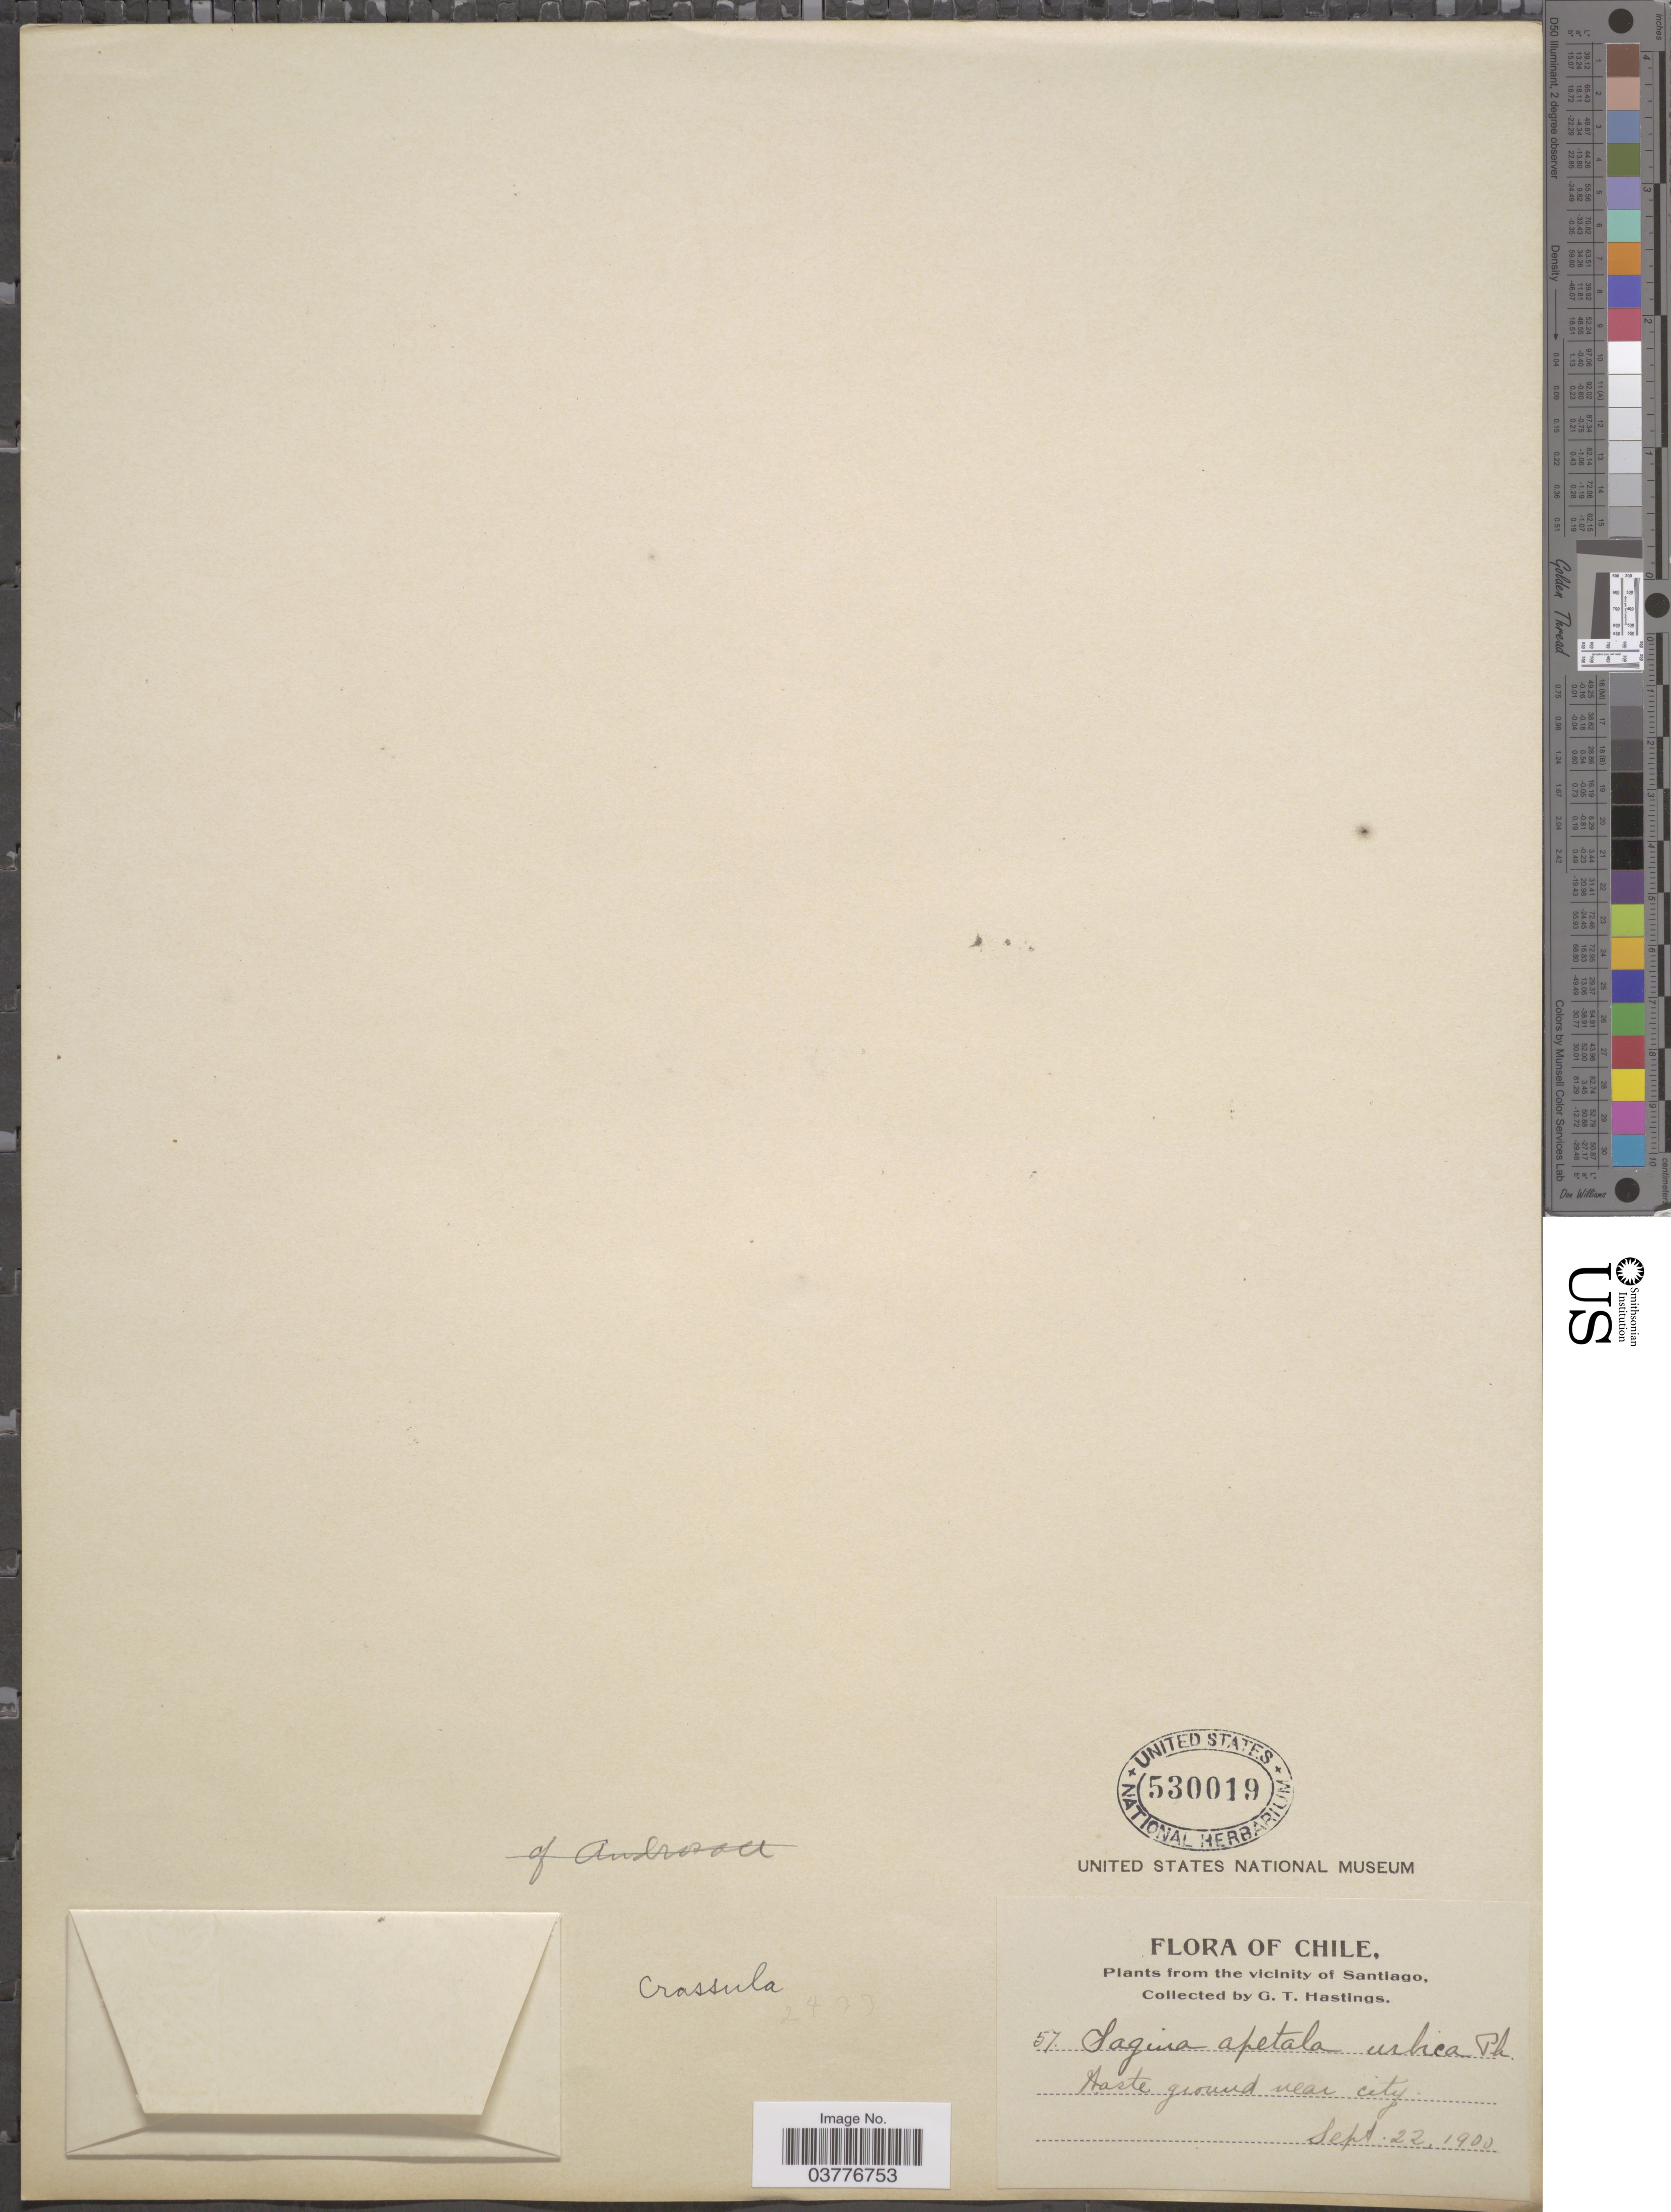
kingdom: Plantae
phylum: Tracheophyta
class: Magnoliopsida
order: Saxifragales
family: Crassulaceae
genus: Crassula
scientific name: Crassula sp.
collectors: G. Hastings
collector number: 57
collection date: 1900-09-22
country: Chile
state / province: Región Metropolitana (RM)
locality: Vicinity of Santiago. Waste ground near city.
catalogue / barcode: US 530019